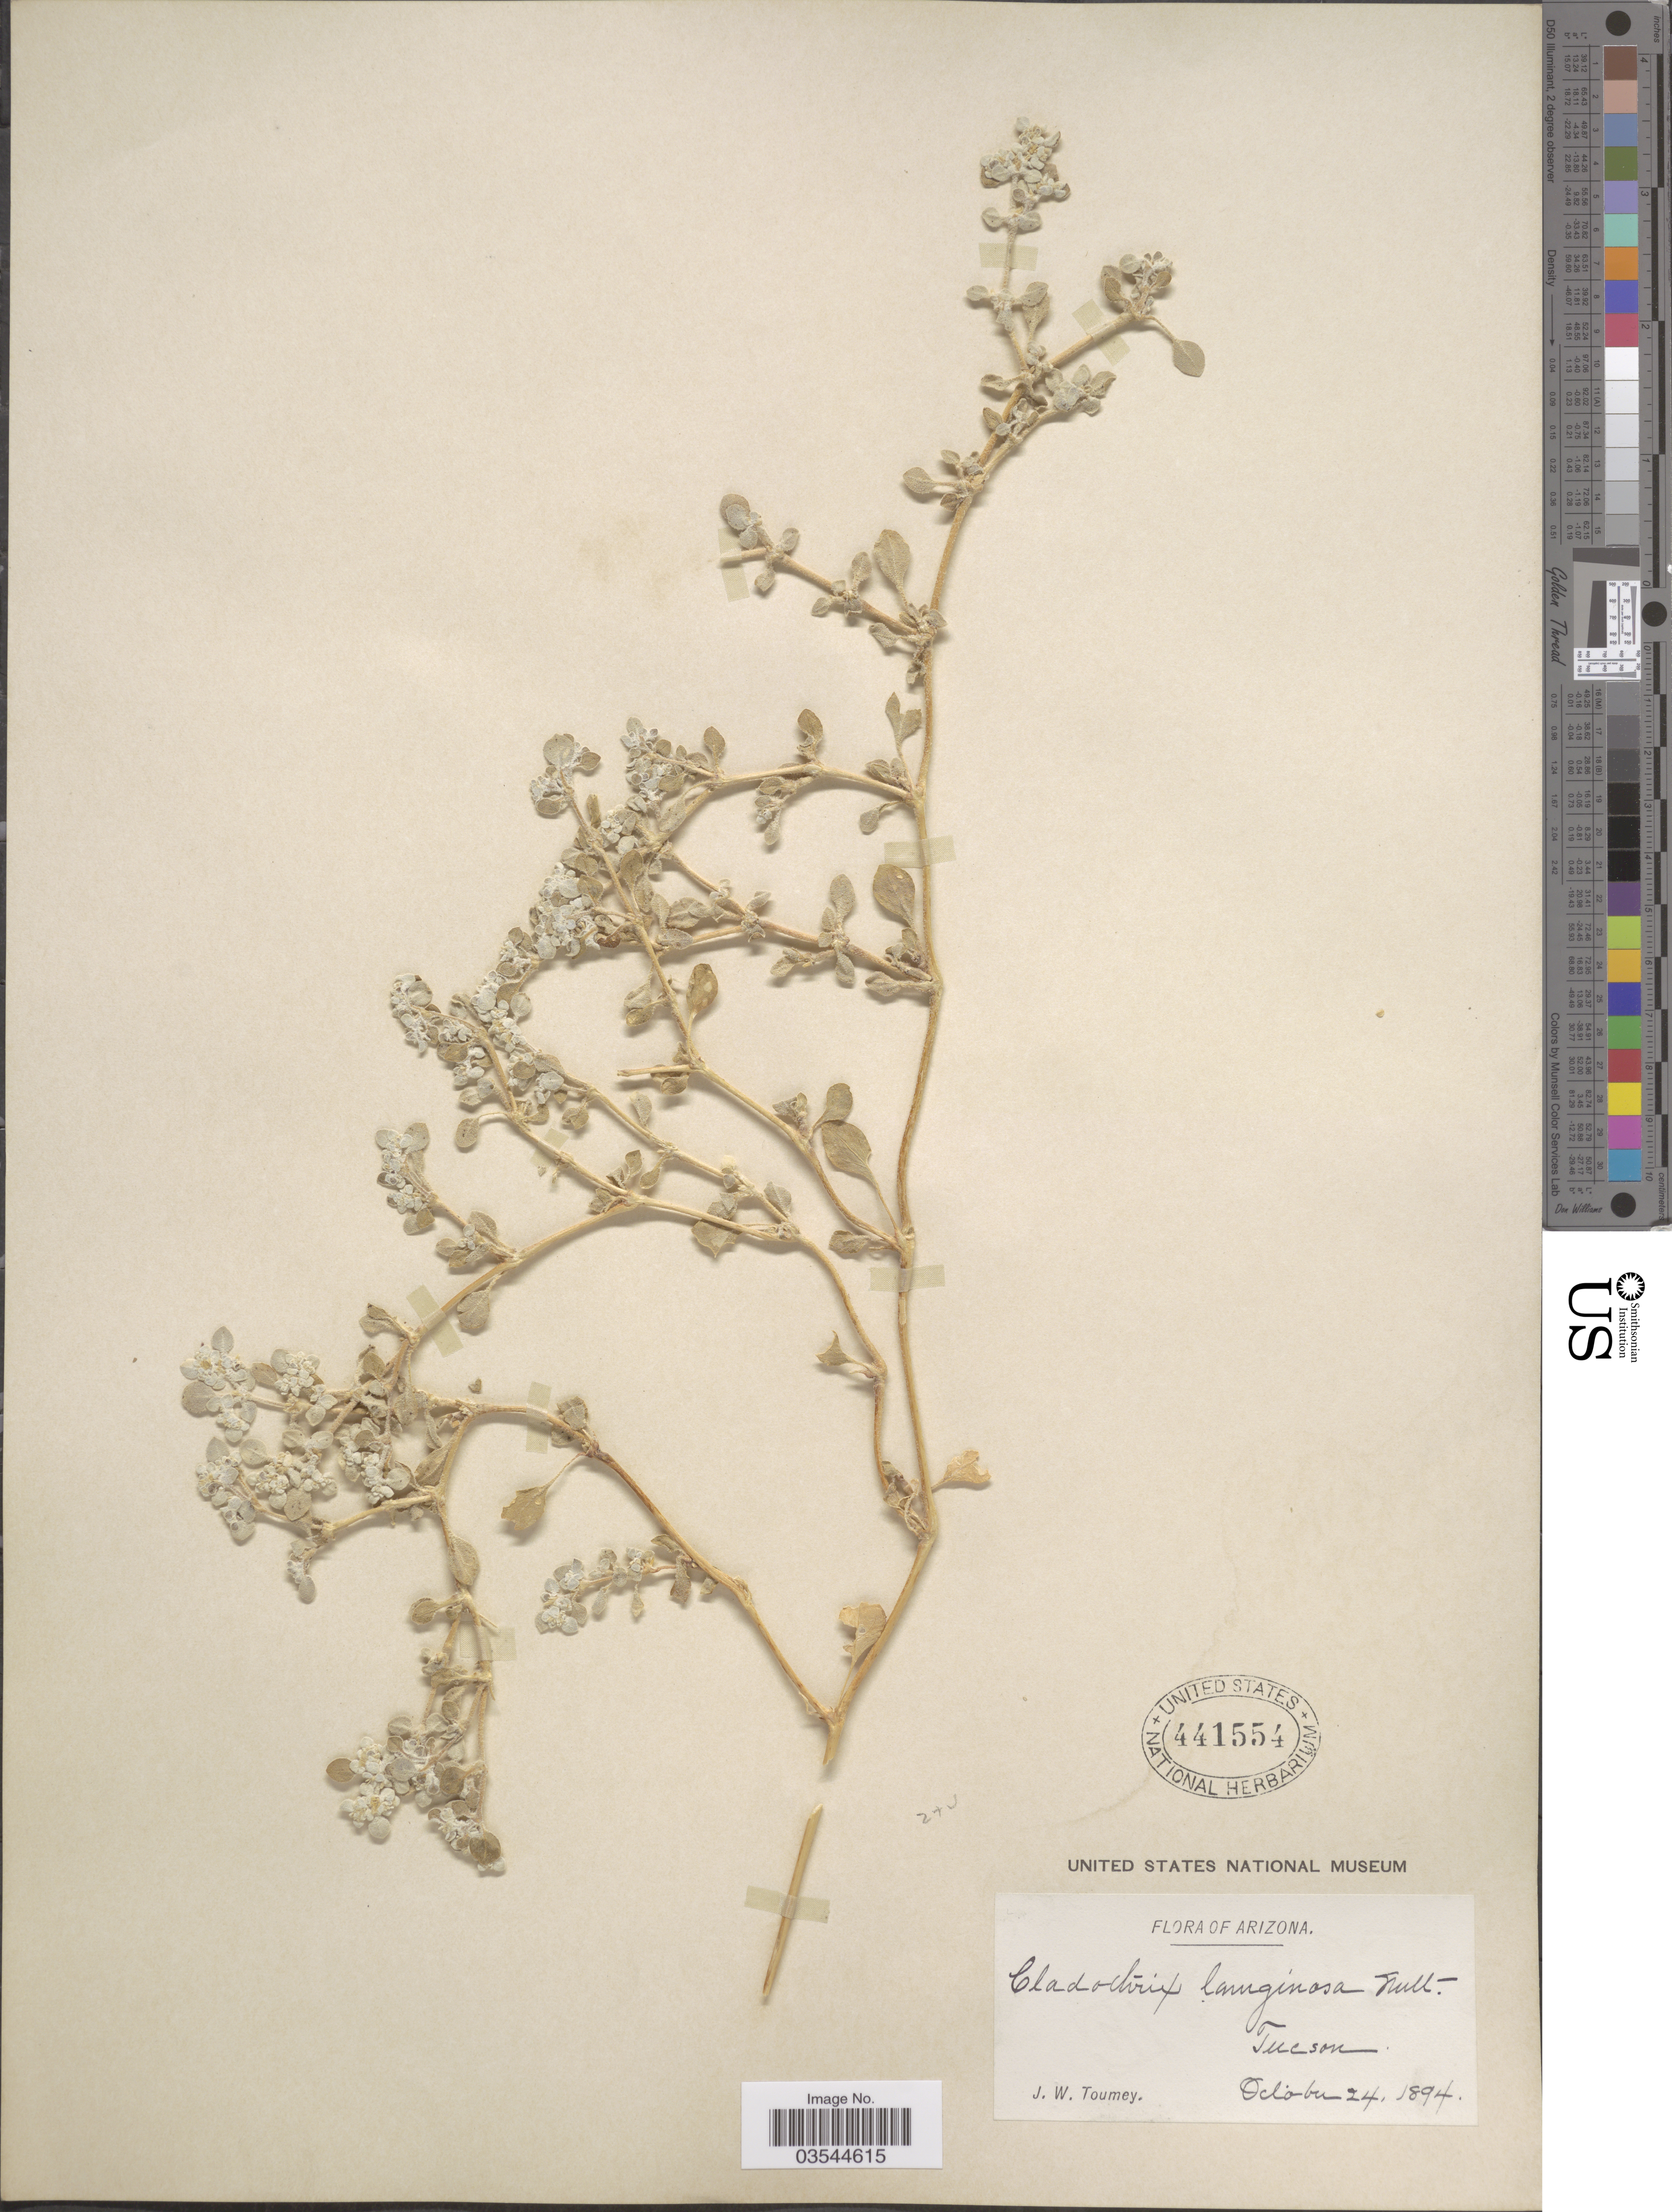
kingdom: Plantae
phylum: Tracheophyta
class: Magnoliopsida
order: Caryophyllales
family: Amaranthaceae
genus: Tidestromia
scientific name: Tidestromia lanuginosa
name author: (Nutt.) Standl.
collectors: J. W. Toumey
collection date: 1894-10-24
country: United States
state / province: Arizona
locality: Tucson.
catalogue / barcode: US 441554